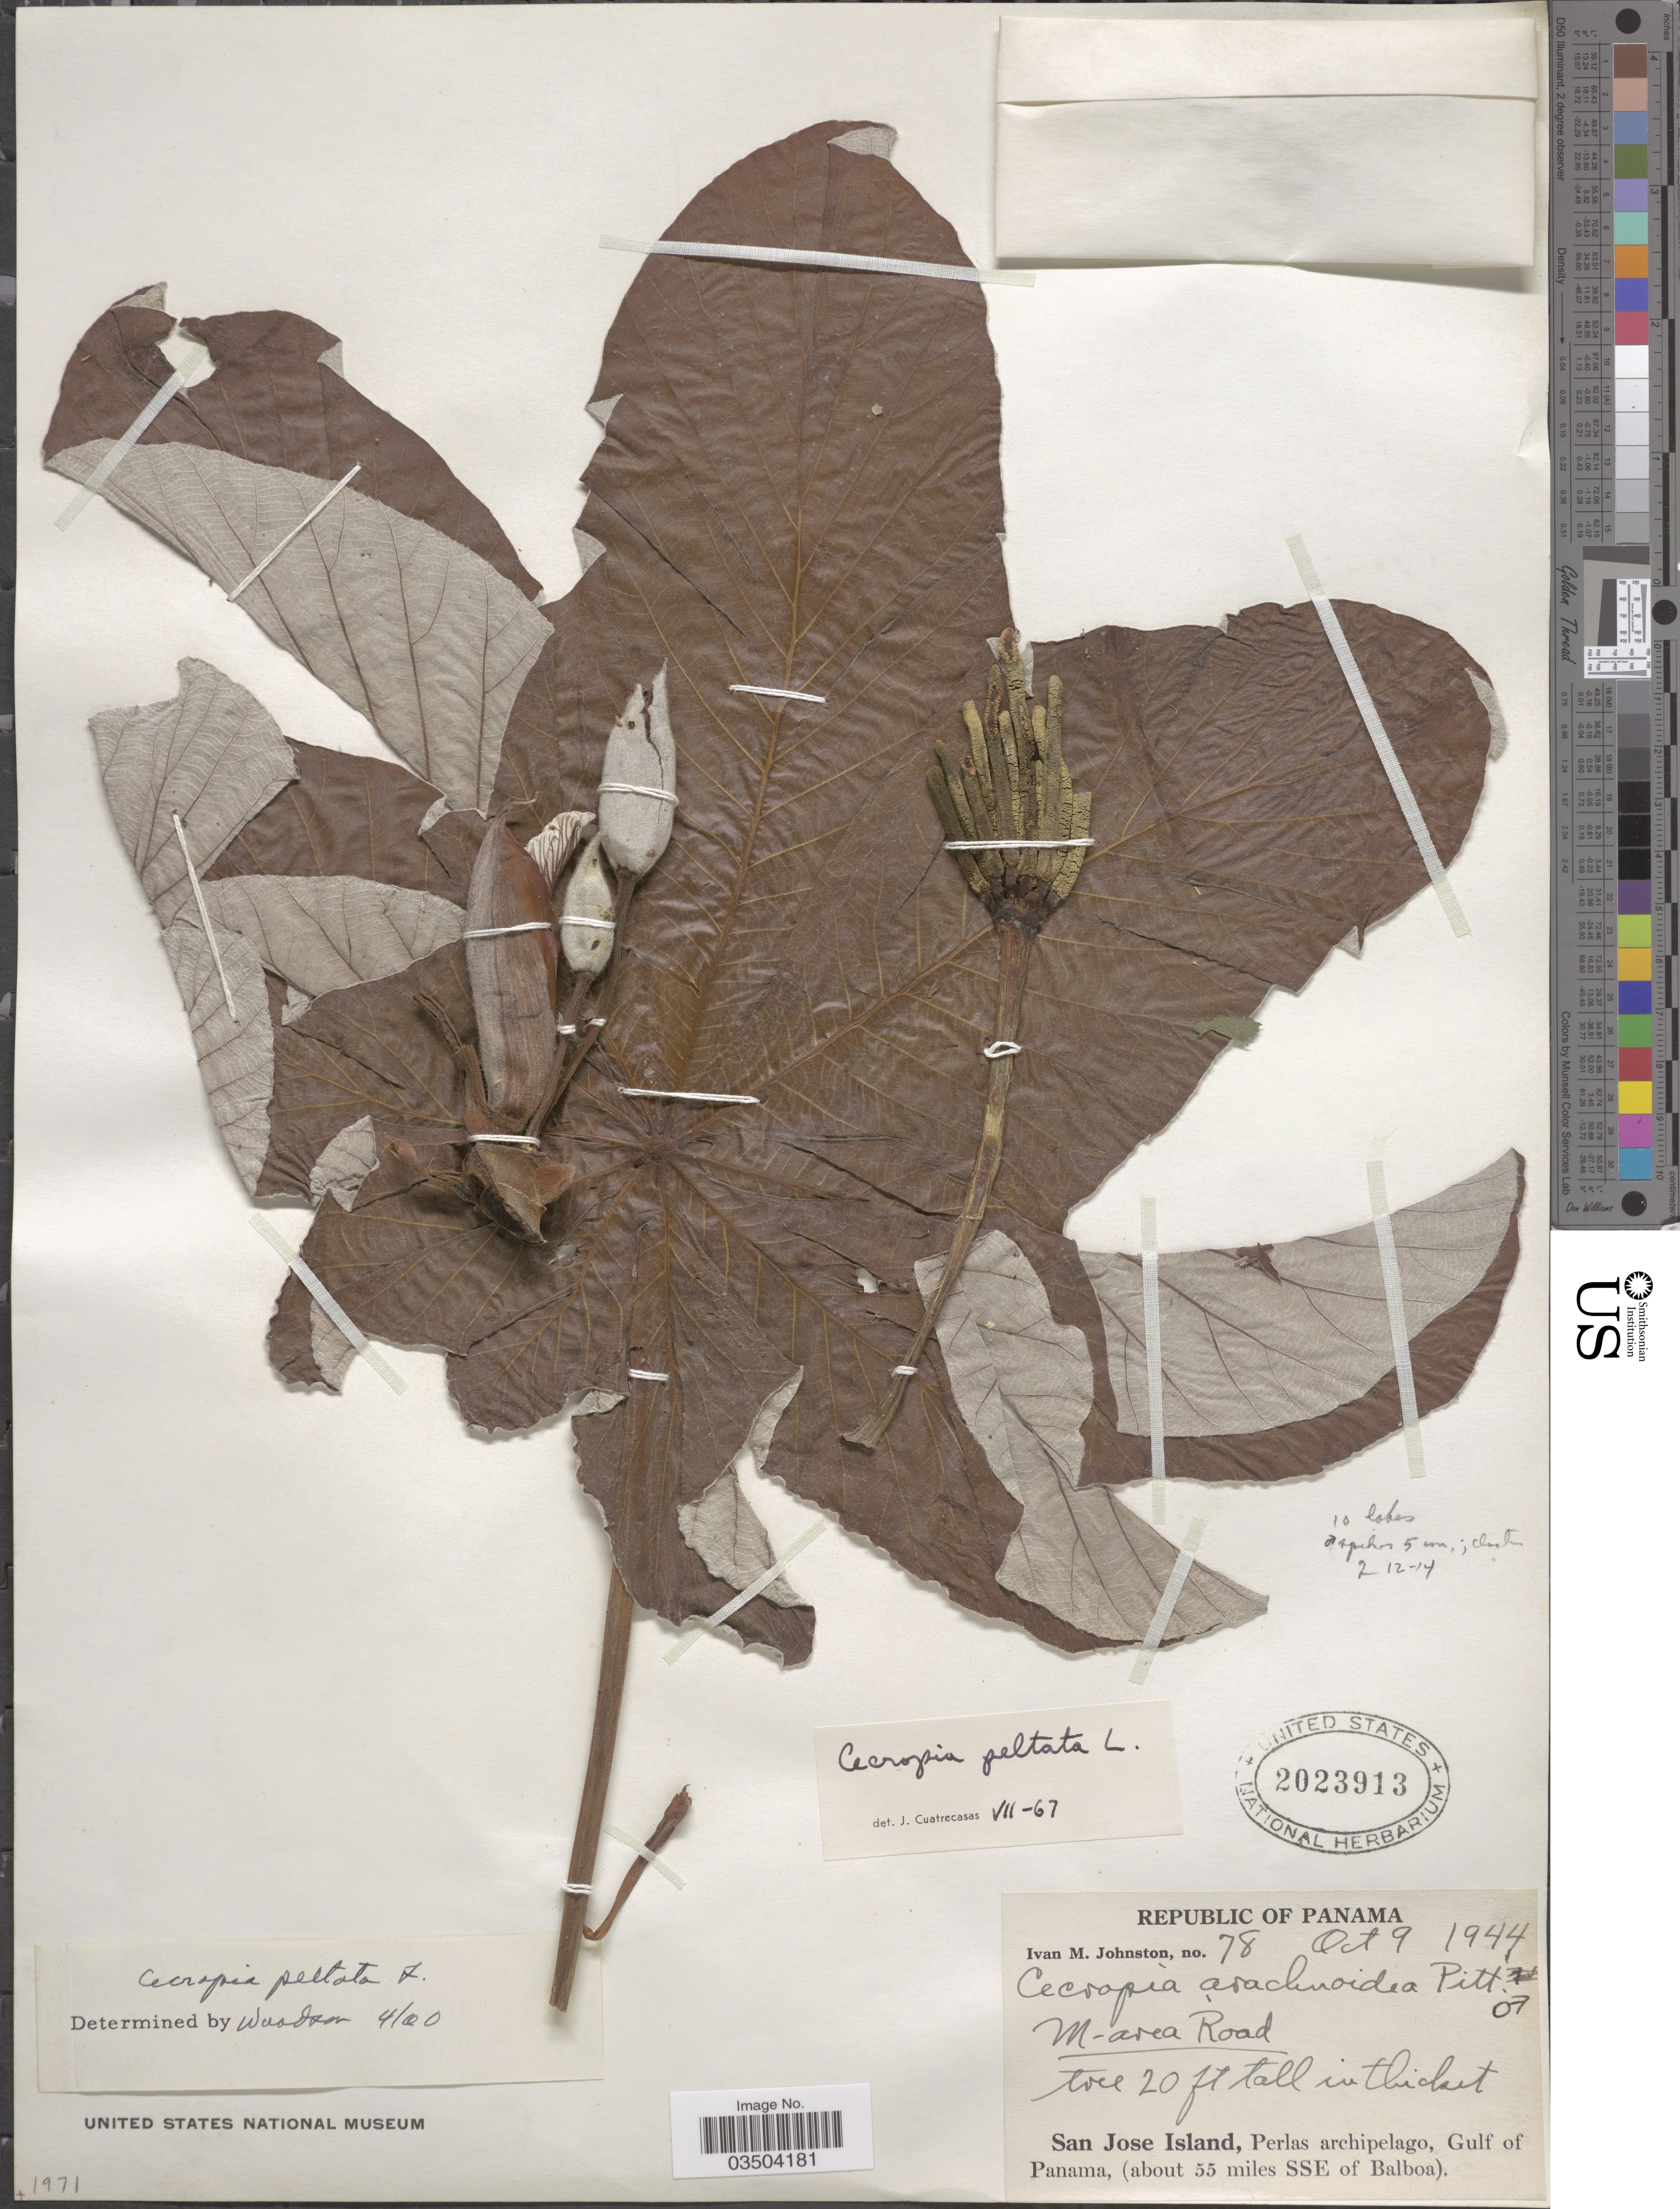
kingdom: Plantae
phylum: Tracheophyta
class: Magnoliopsida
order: Rosales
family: Urticaceae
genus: Cecropia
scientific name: Cecropia peltata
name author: L.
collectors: I.M. Johnston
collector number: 78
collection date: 1944-10-09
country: Panama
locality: M-area Road. San Jose Island, Perlas archipelago, Gulf of Panama, (about 55 miles SSE of Balboa).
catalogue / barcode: US 2023913